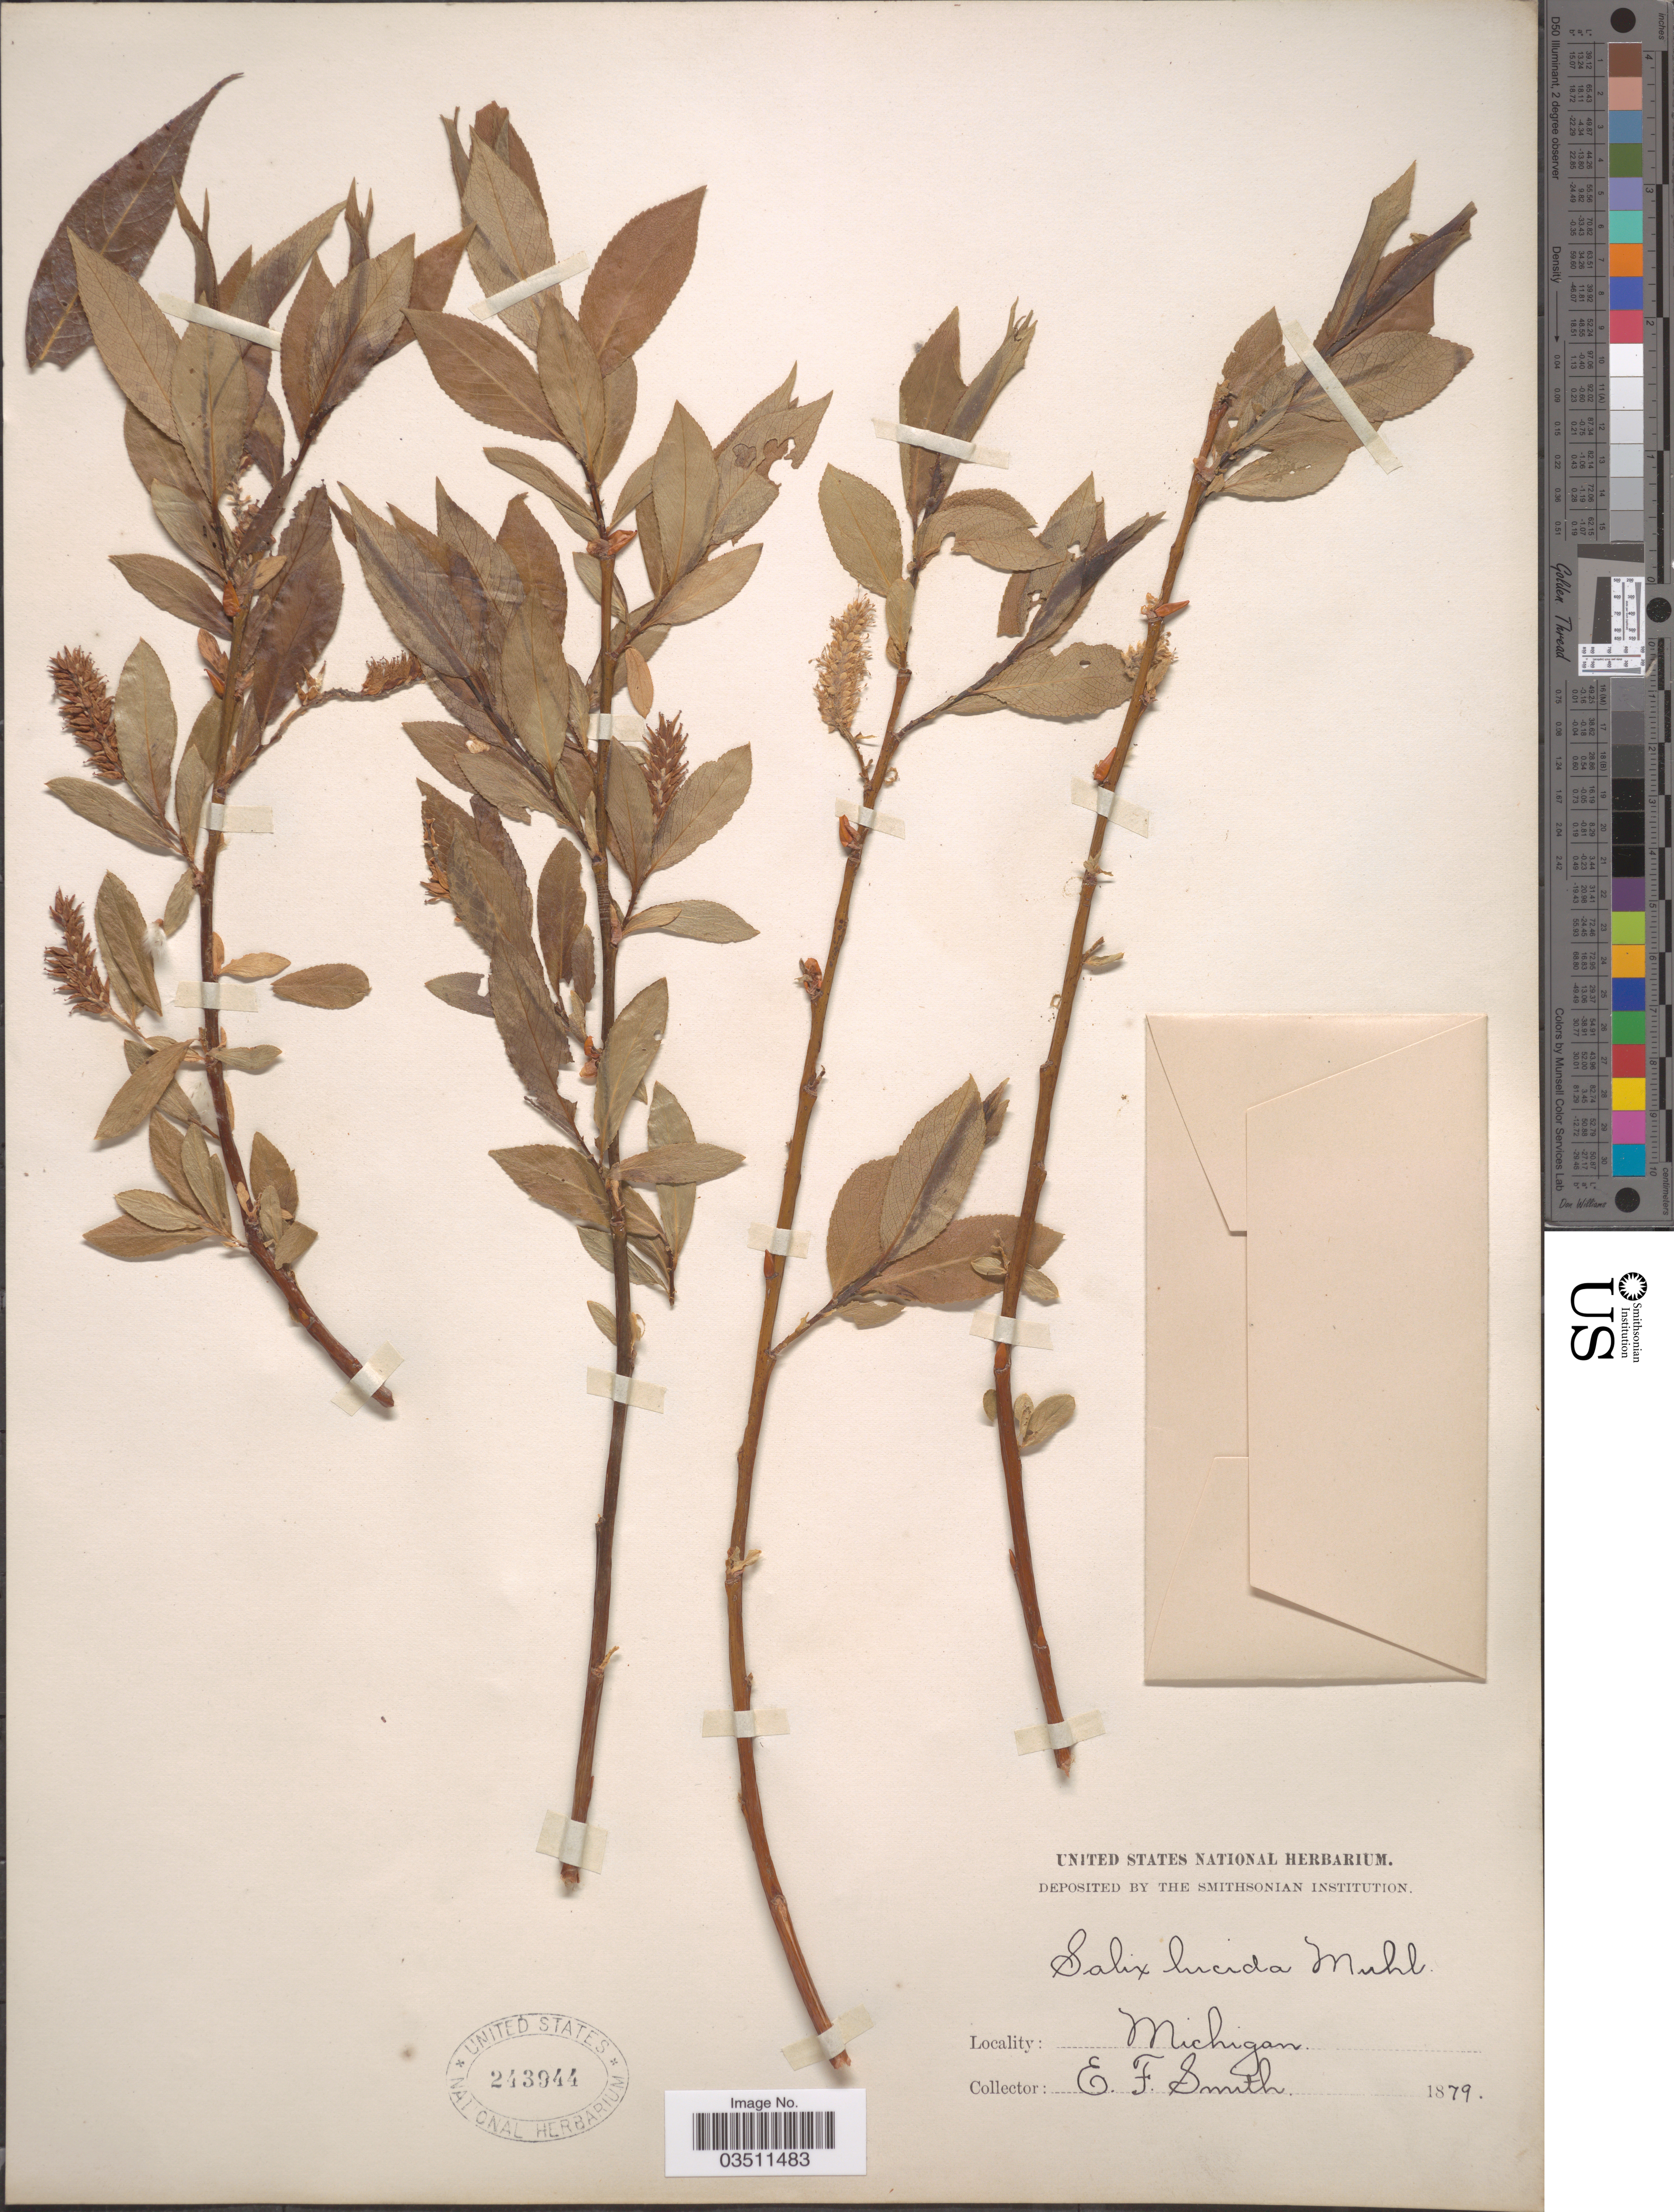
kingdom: Plantae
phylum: Tracheophyta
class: Magnoliopsida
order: Malpighiales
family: Salicaceae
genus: Salix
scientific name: Salix lucida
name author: Muhl.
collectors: E. F. Smith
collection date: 1879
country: United States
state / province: Michigan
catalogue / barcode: US 243944